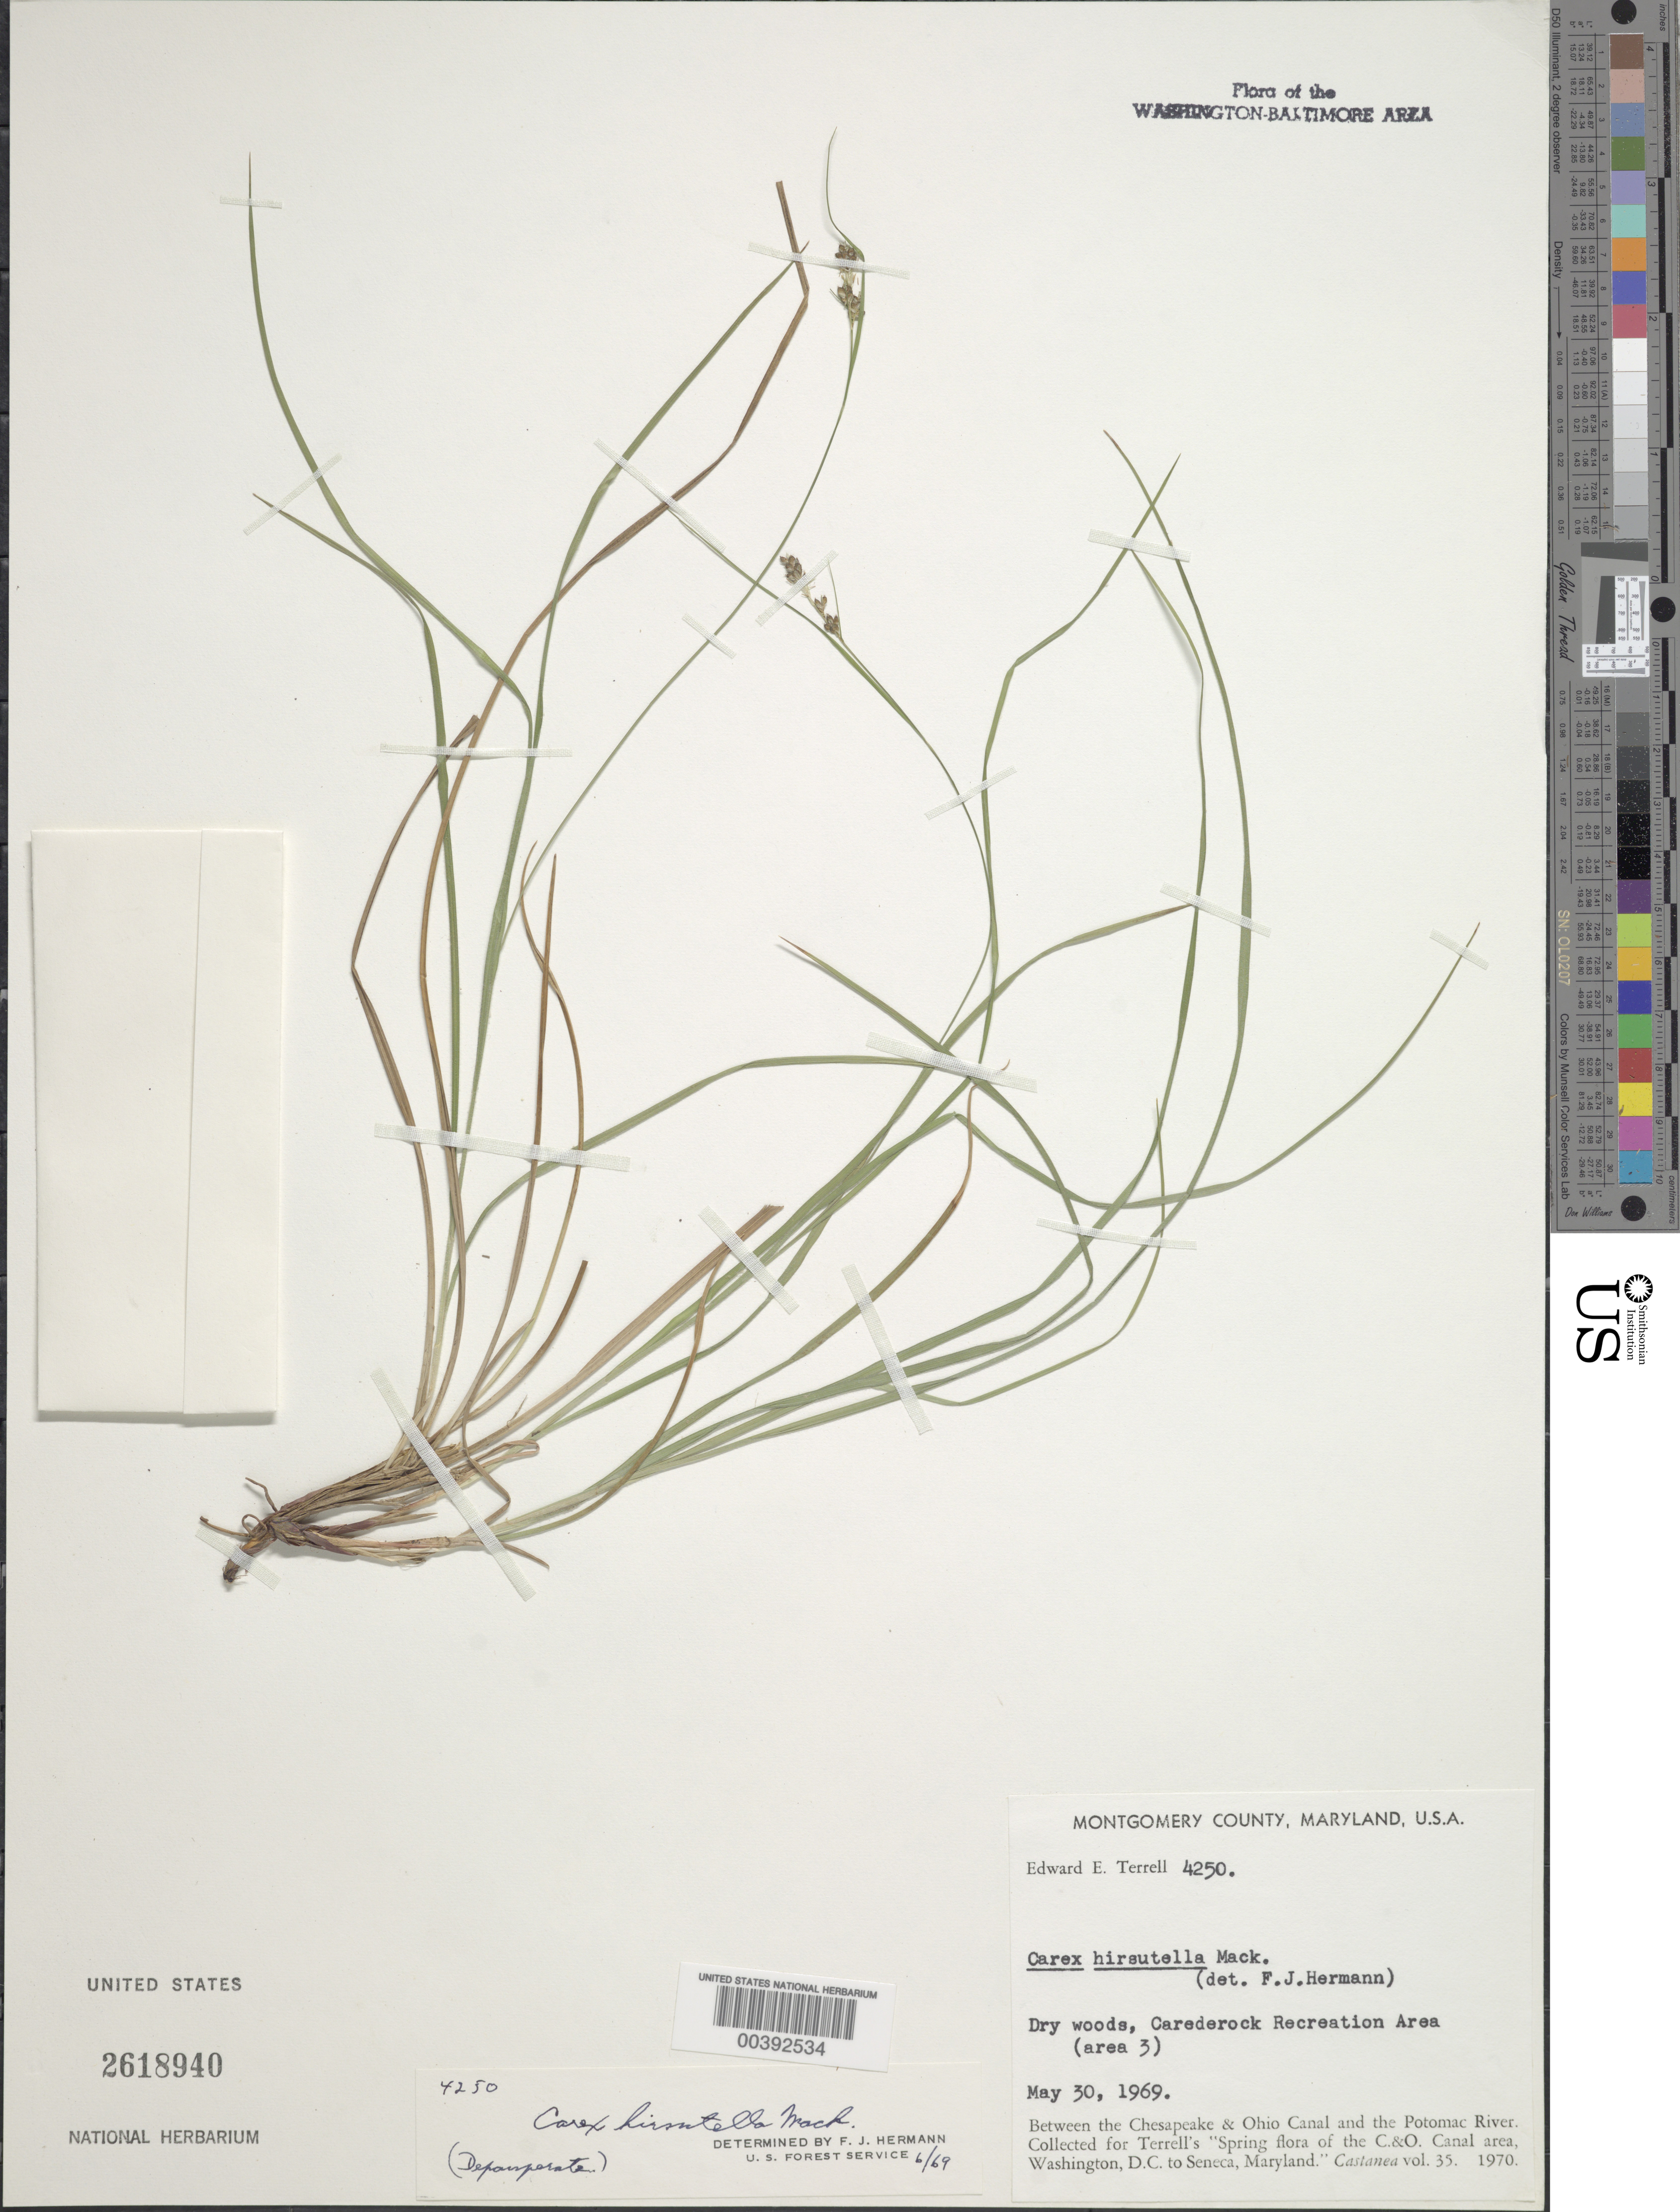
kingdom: Plantae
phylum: Tracheophyta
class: Liliopsida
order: Poales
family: Cyperaceae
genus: Carex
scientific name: Carex hirsutella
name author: Mack.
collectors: E. E. Terrell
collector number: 4250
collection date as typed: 30 May 1969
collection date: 1969-05-30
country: United States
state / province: Maryland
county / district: Montgomery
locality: Carderrock Recreation Area C. & O. Canal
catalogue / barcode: US 2618940